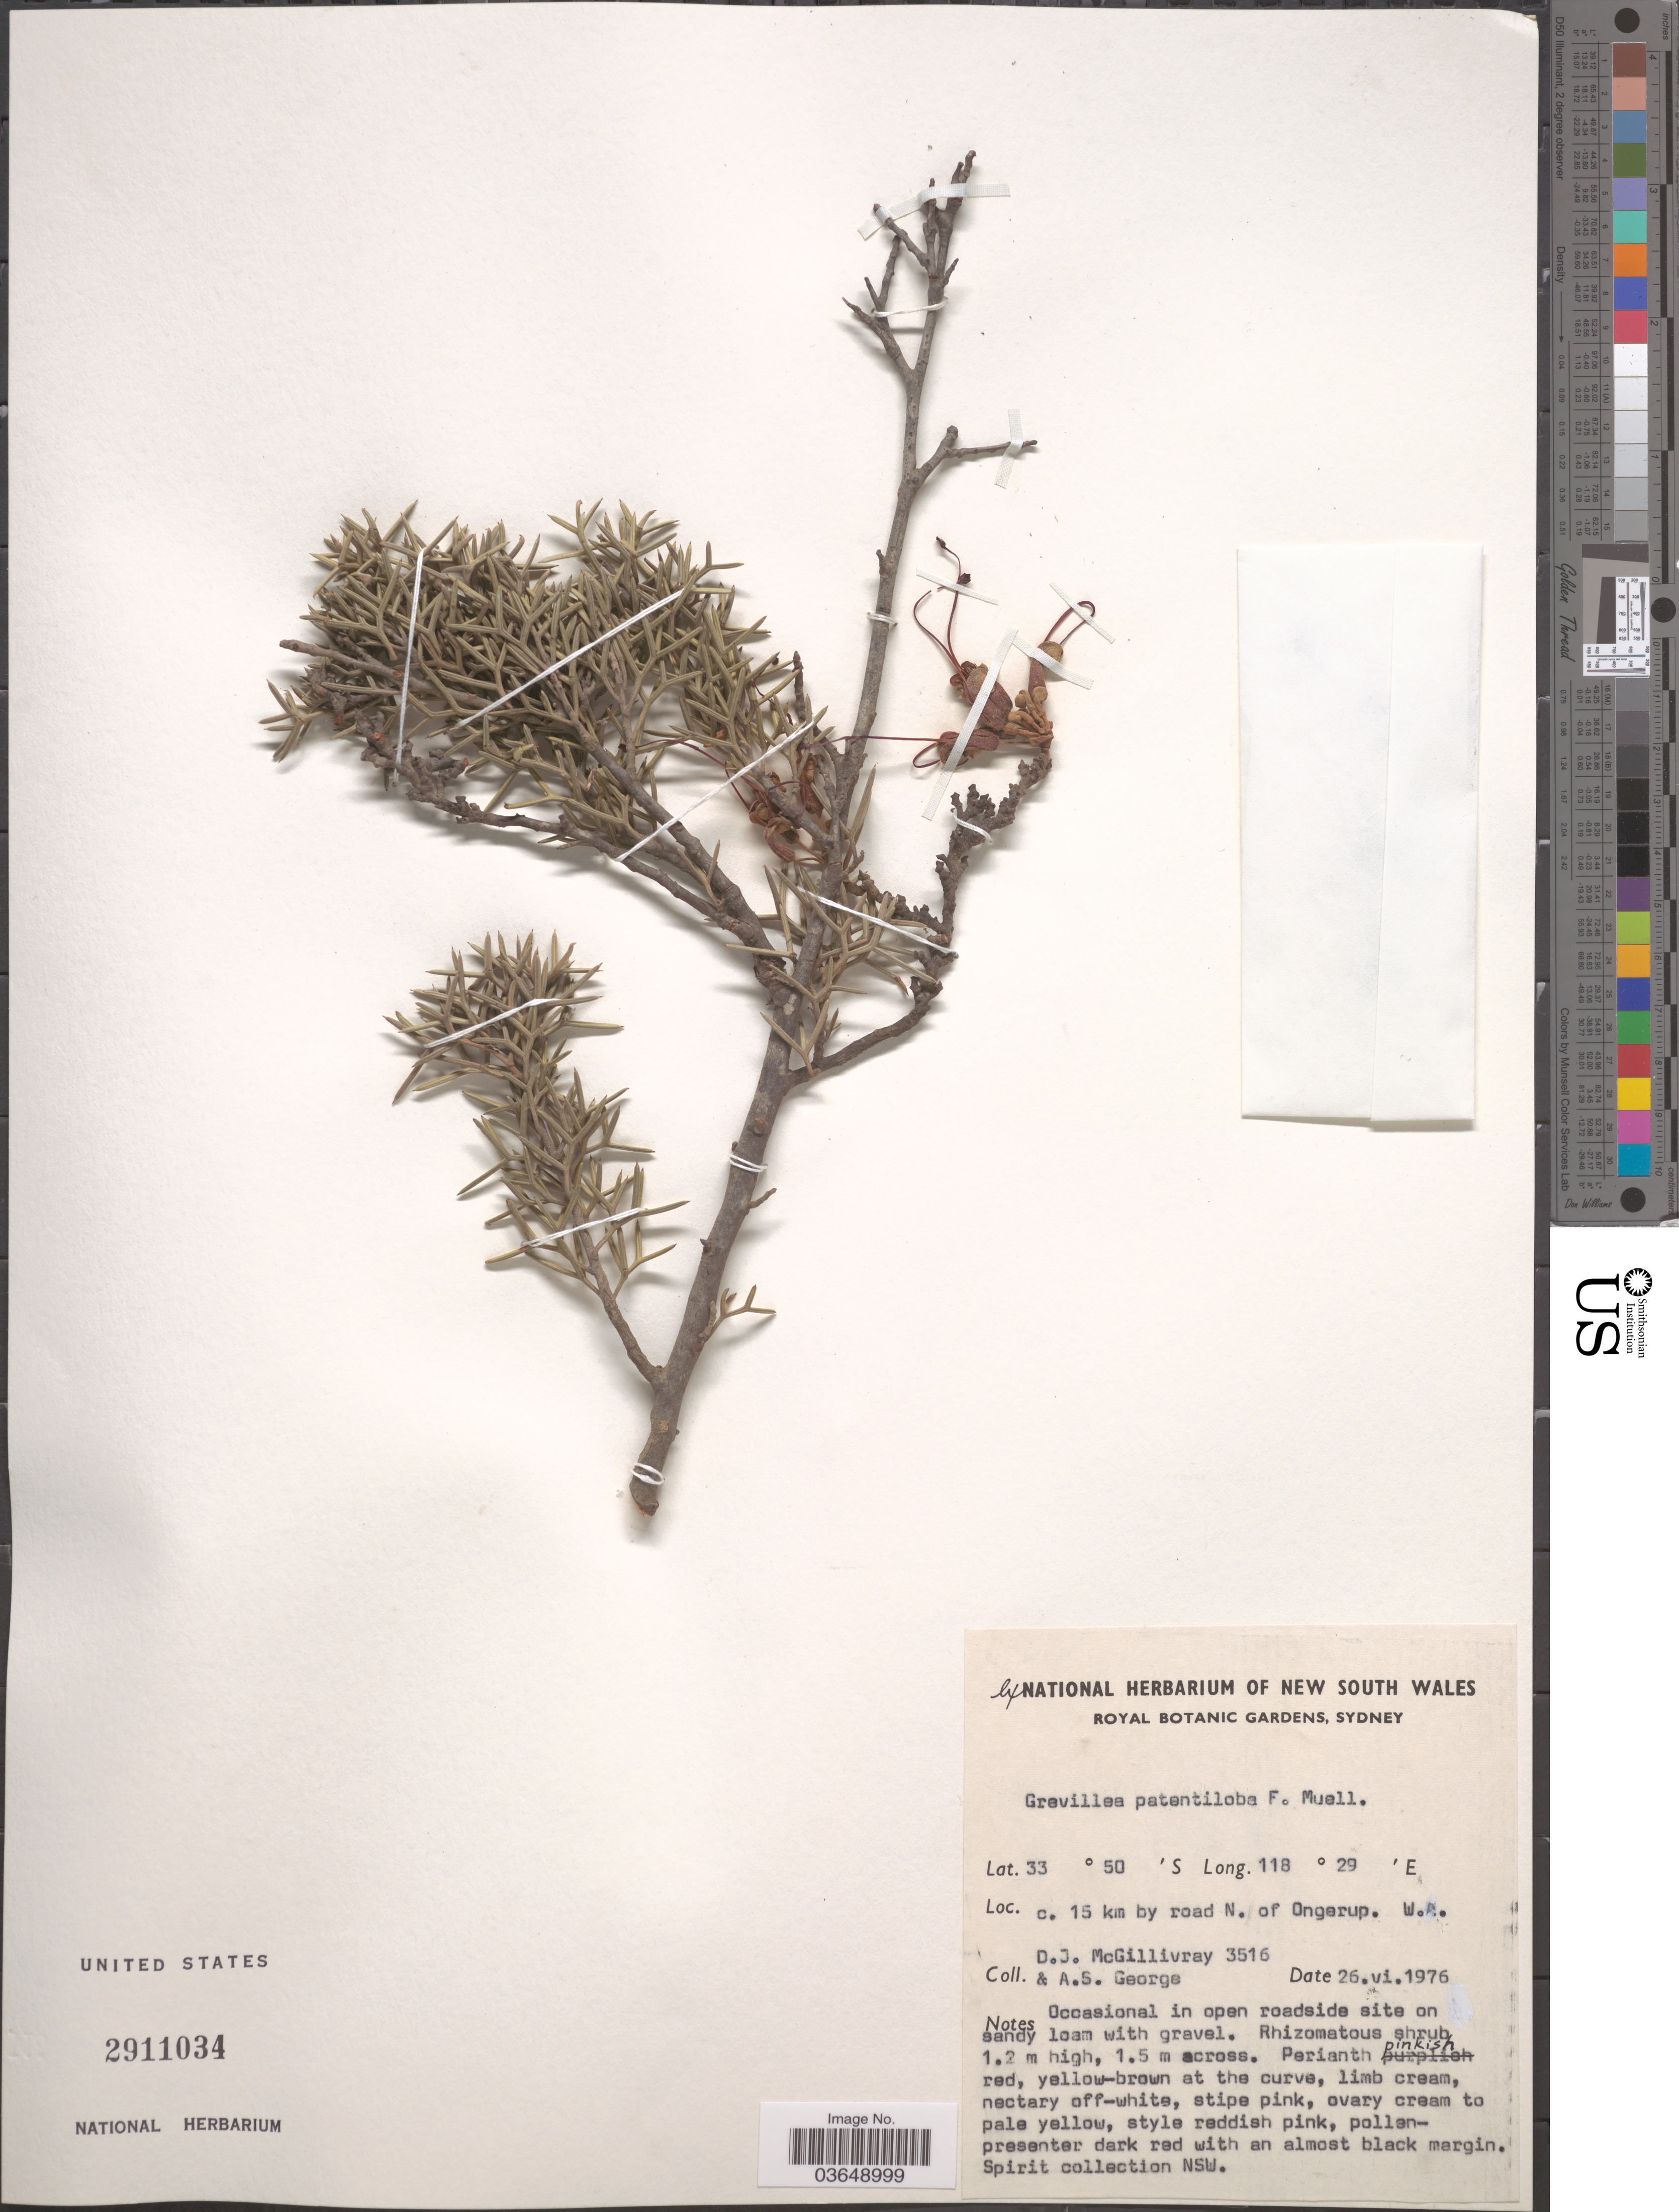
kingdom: Plantae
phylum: Tracheophyta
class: Magnoliopsida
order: Proteales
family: Proteaceae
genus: Grevillea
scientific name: Grevillea patentiloba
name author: F. Muell.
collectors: D. J. McGillivray & A. S. George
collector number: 3516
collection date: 1976-06-26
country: Australia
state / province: Western Australia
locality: C. 15 km by road N. of Ongerup.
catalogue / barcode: US 2911034